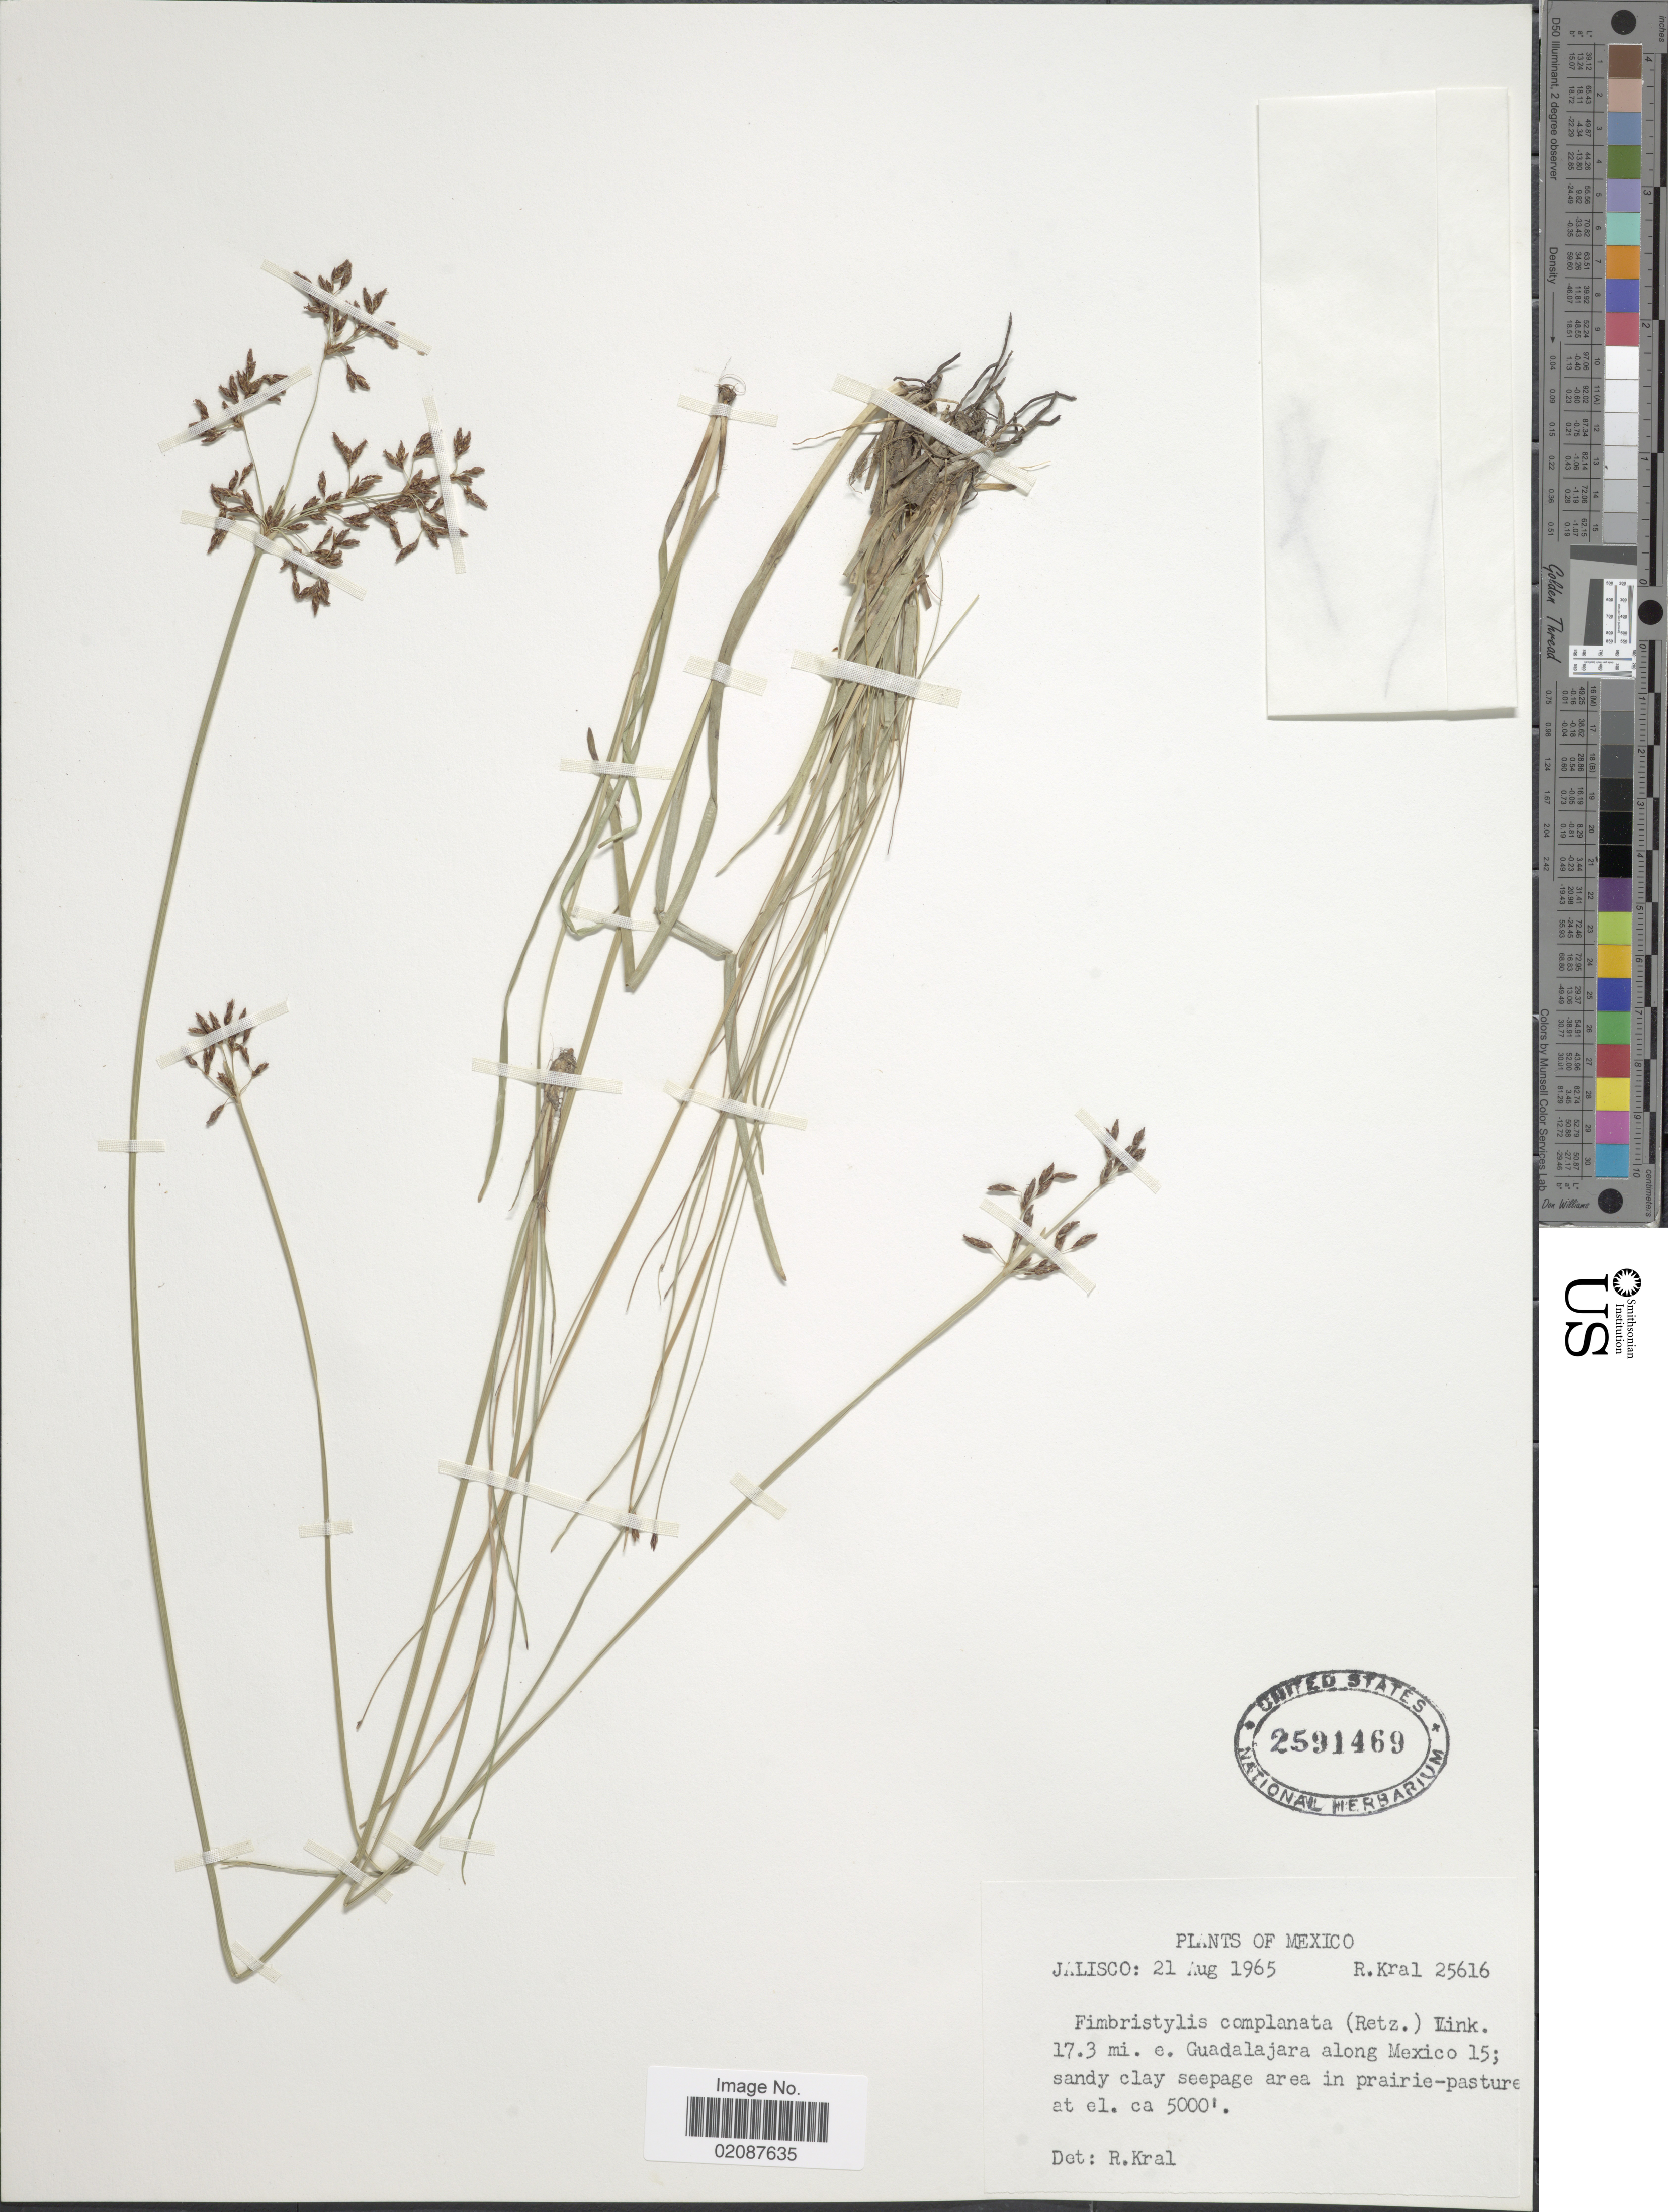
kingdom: Plantae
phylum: Tracheophyta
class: Liliopsida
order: Poales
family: Cyperaceae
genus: Fimbristylis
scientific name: Fimbristylis complanata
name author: (Retz.) Link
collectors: R. Kral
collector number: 25616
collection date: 1965-08-21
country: Mexico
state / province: Jalisco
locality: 17.3 mi e. Guadalajara along Mexico 15.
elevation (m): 1524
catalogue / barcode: US 2591469